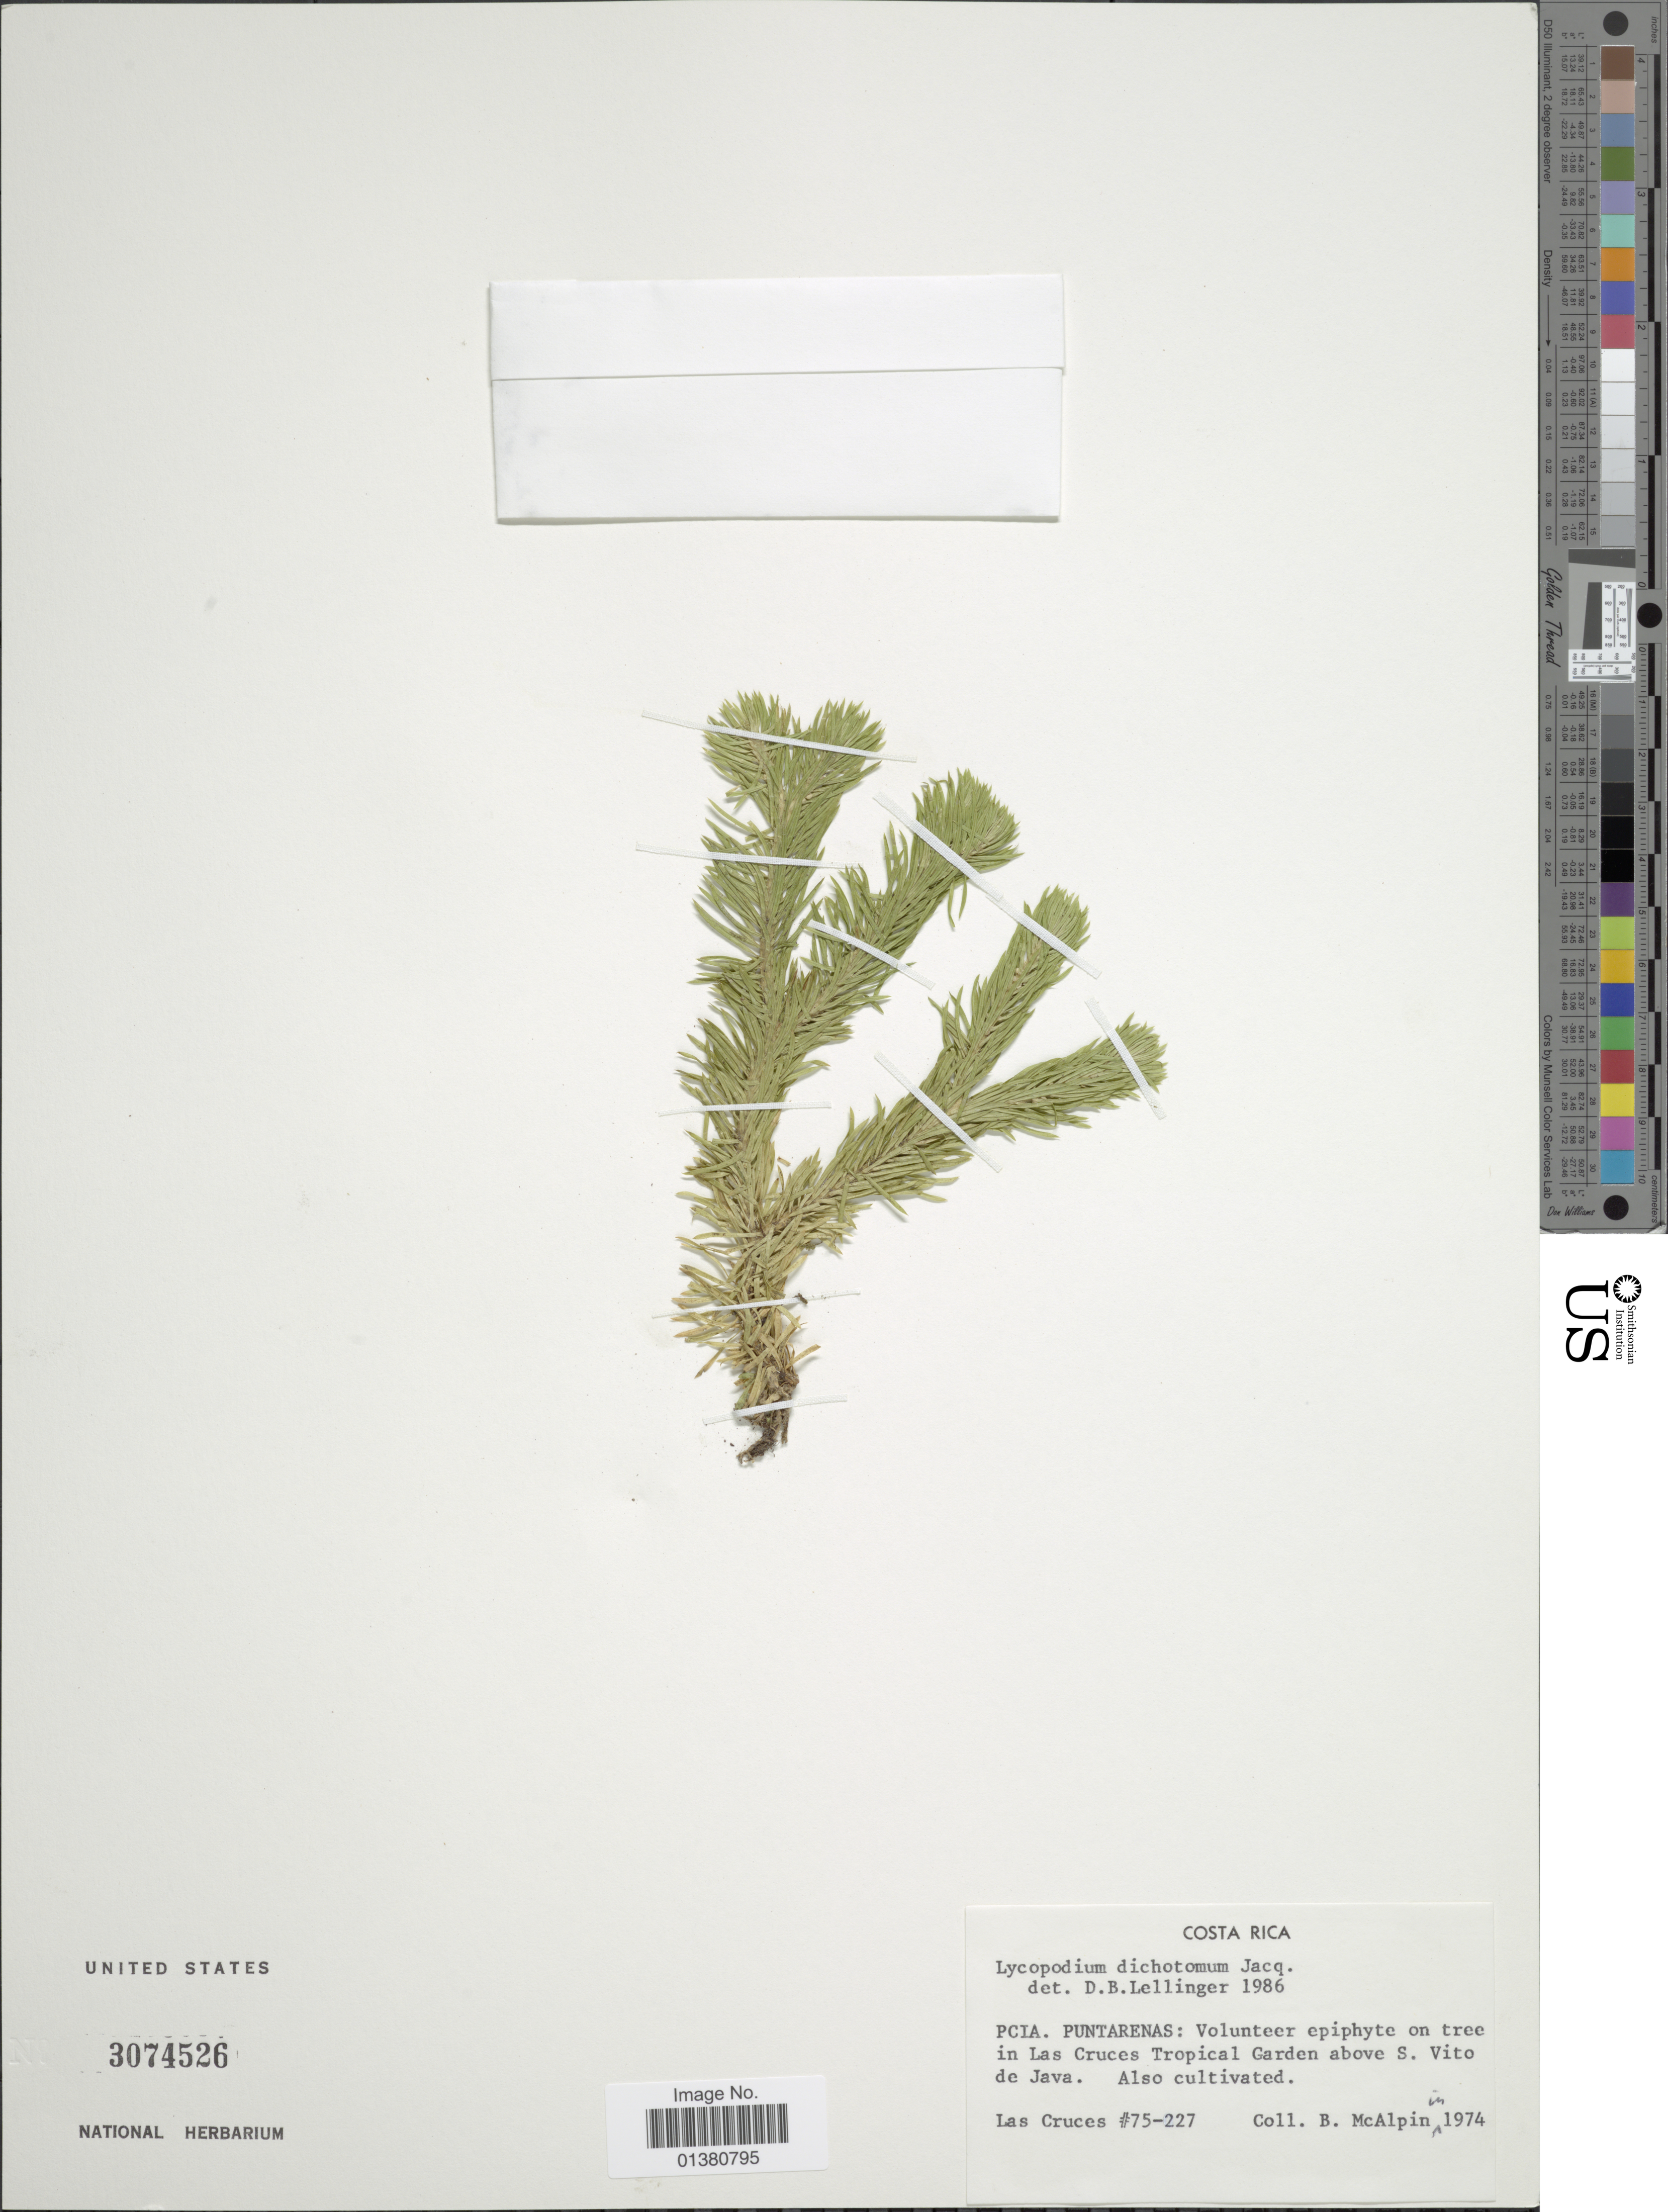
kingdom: Plantae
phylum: Tracheophyta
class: Lycopodiopsida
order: Lycopodiales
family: Lycopodiaceae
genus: Phlegmariurus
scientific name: Phlegmariurus dichotomus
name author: (Jacq.) W.H. Wagner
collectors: B. Mcalpin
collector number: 75-227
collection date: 1974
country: Costa Rica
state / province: Puntarenas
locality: Pcia. Puntarenas: Volunteer epiphyte on tree in Las Cruces tropical Garden above S. Vito de Java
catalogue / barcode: US 3074526